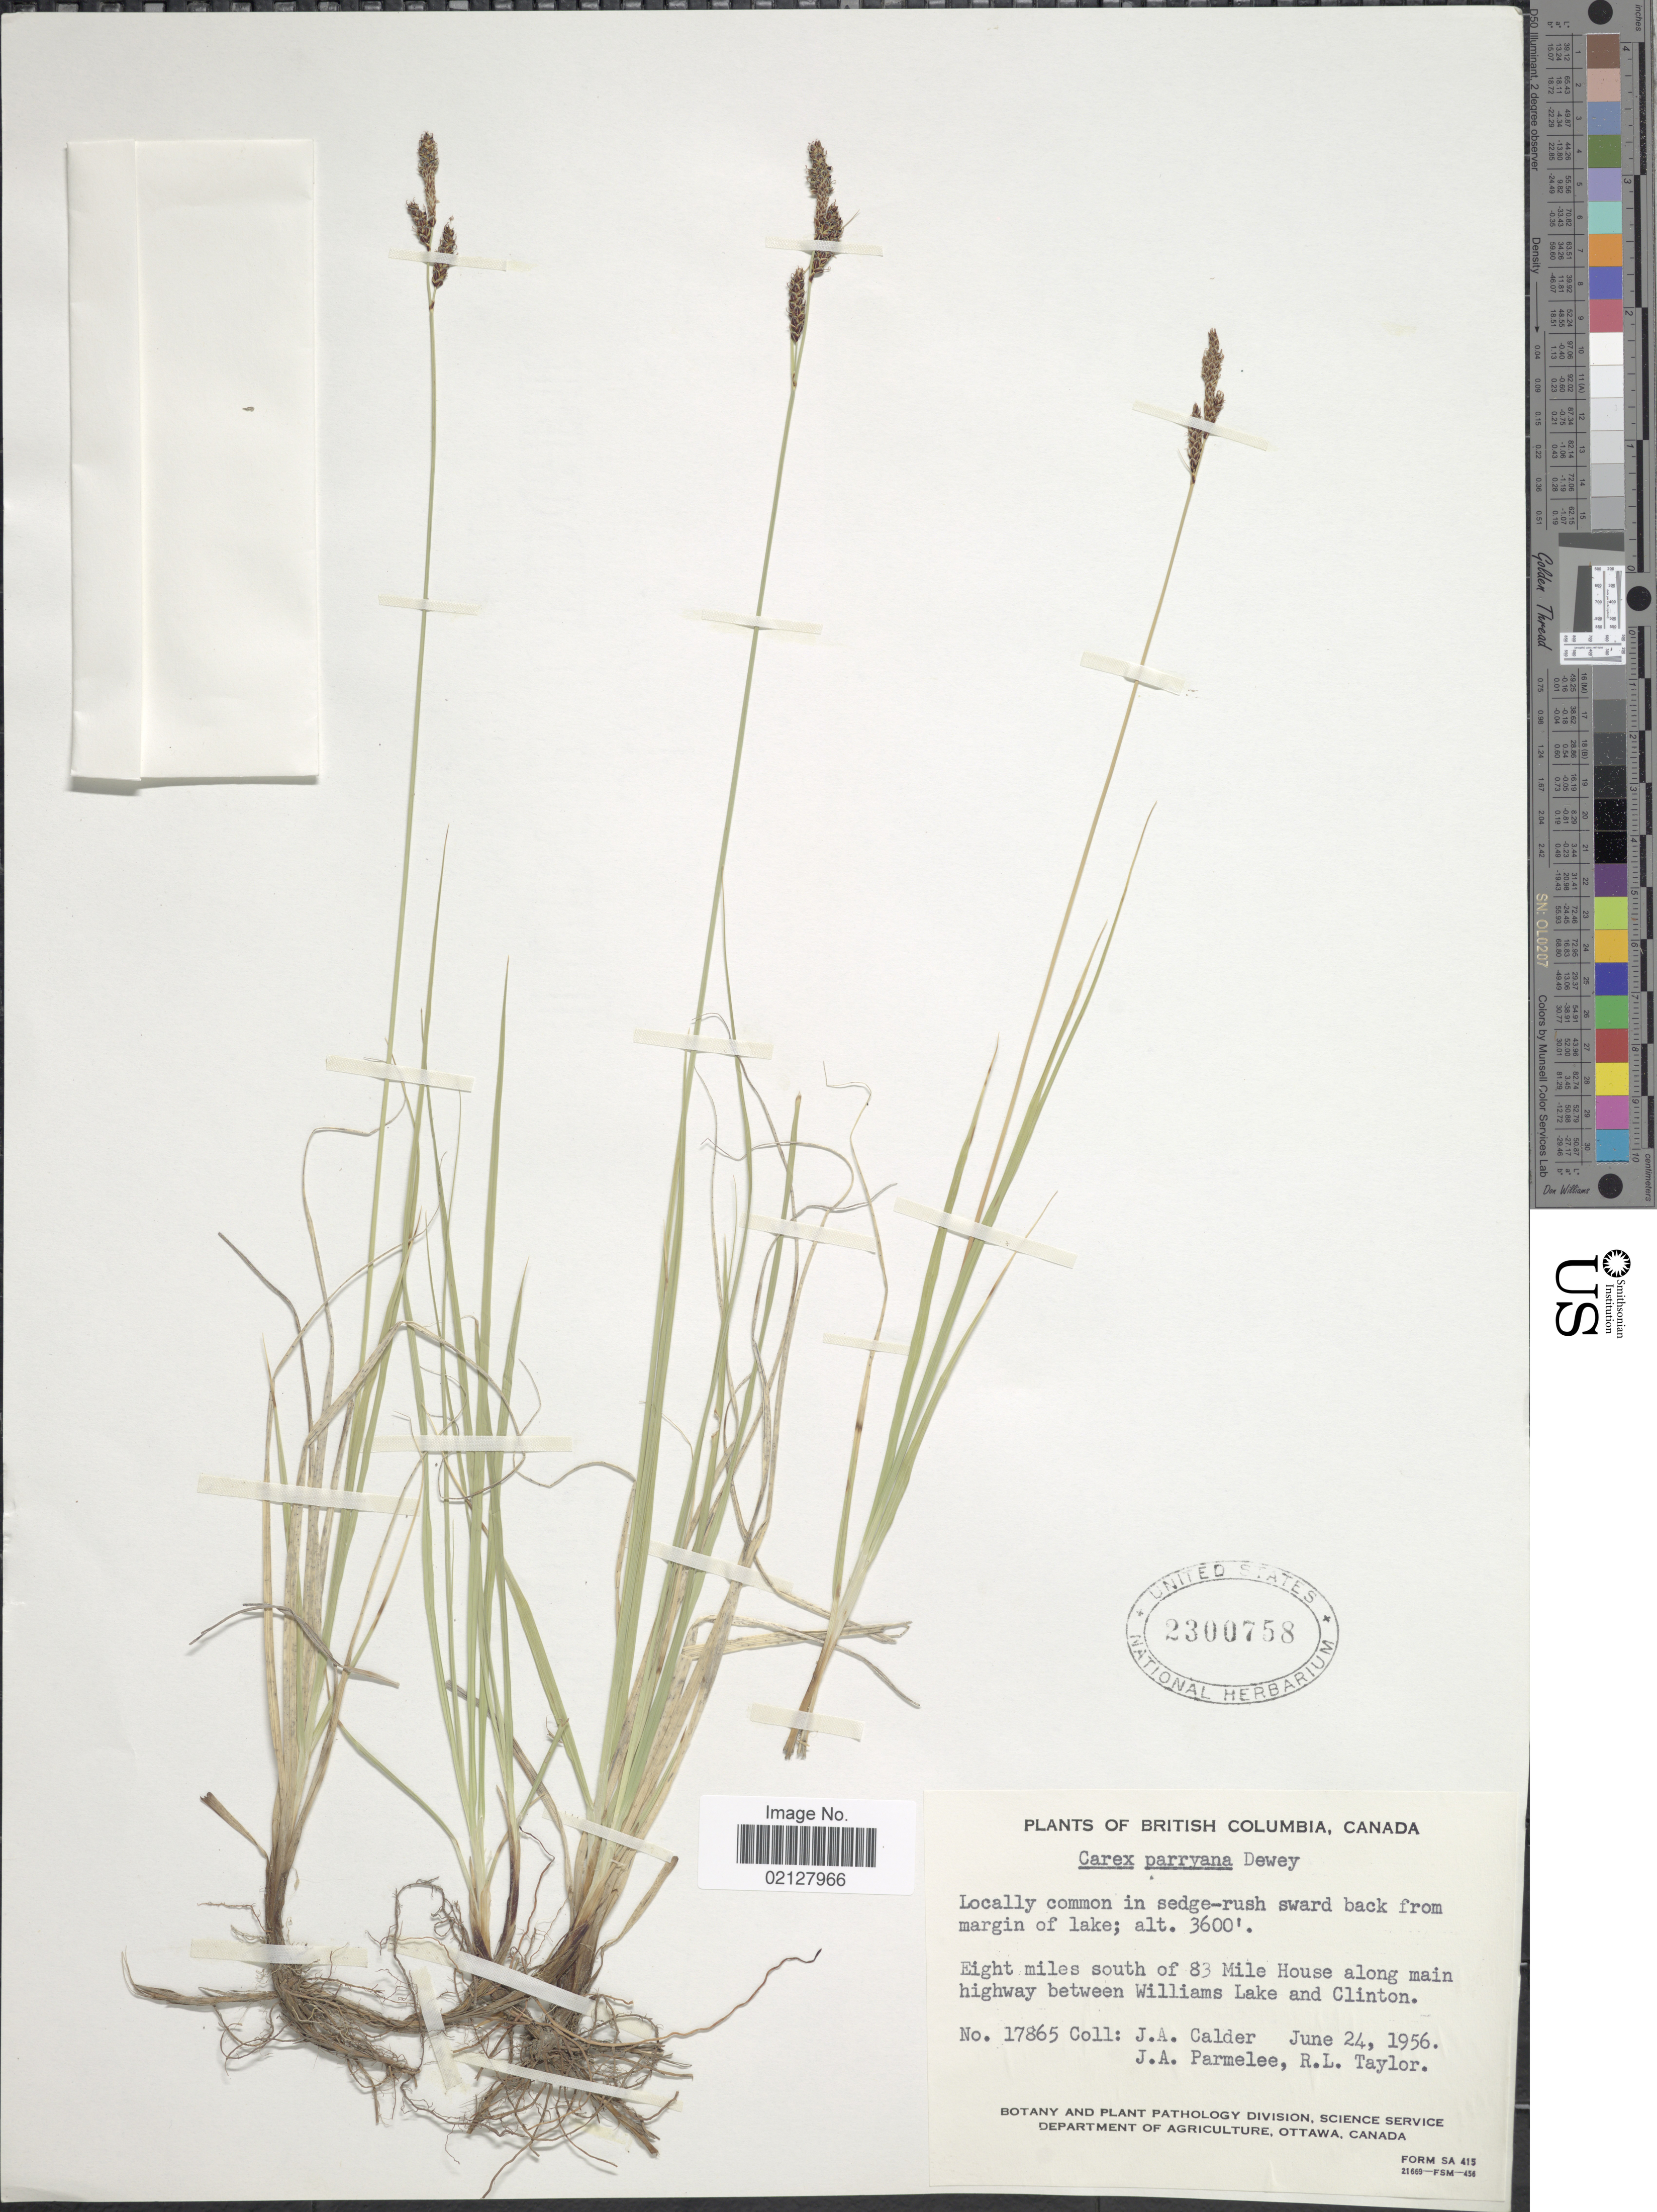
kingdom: Plantae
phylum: Tracheophyta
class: Liliopsida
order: Poales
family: Cyperaceae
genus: Carex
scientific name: Carex parryana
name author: Dewey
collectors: J. A. Calder, J. A. Parmelee & R. Taylor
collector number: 17865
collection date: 1956-06-24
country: Canada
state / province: British Columbia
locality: Eight miles south of 83 Mile House along main highway between Williams Lake and Clinton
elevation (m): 1097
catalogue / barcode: US 2300758